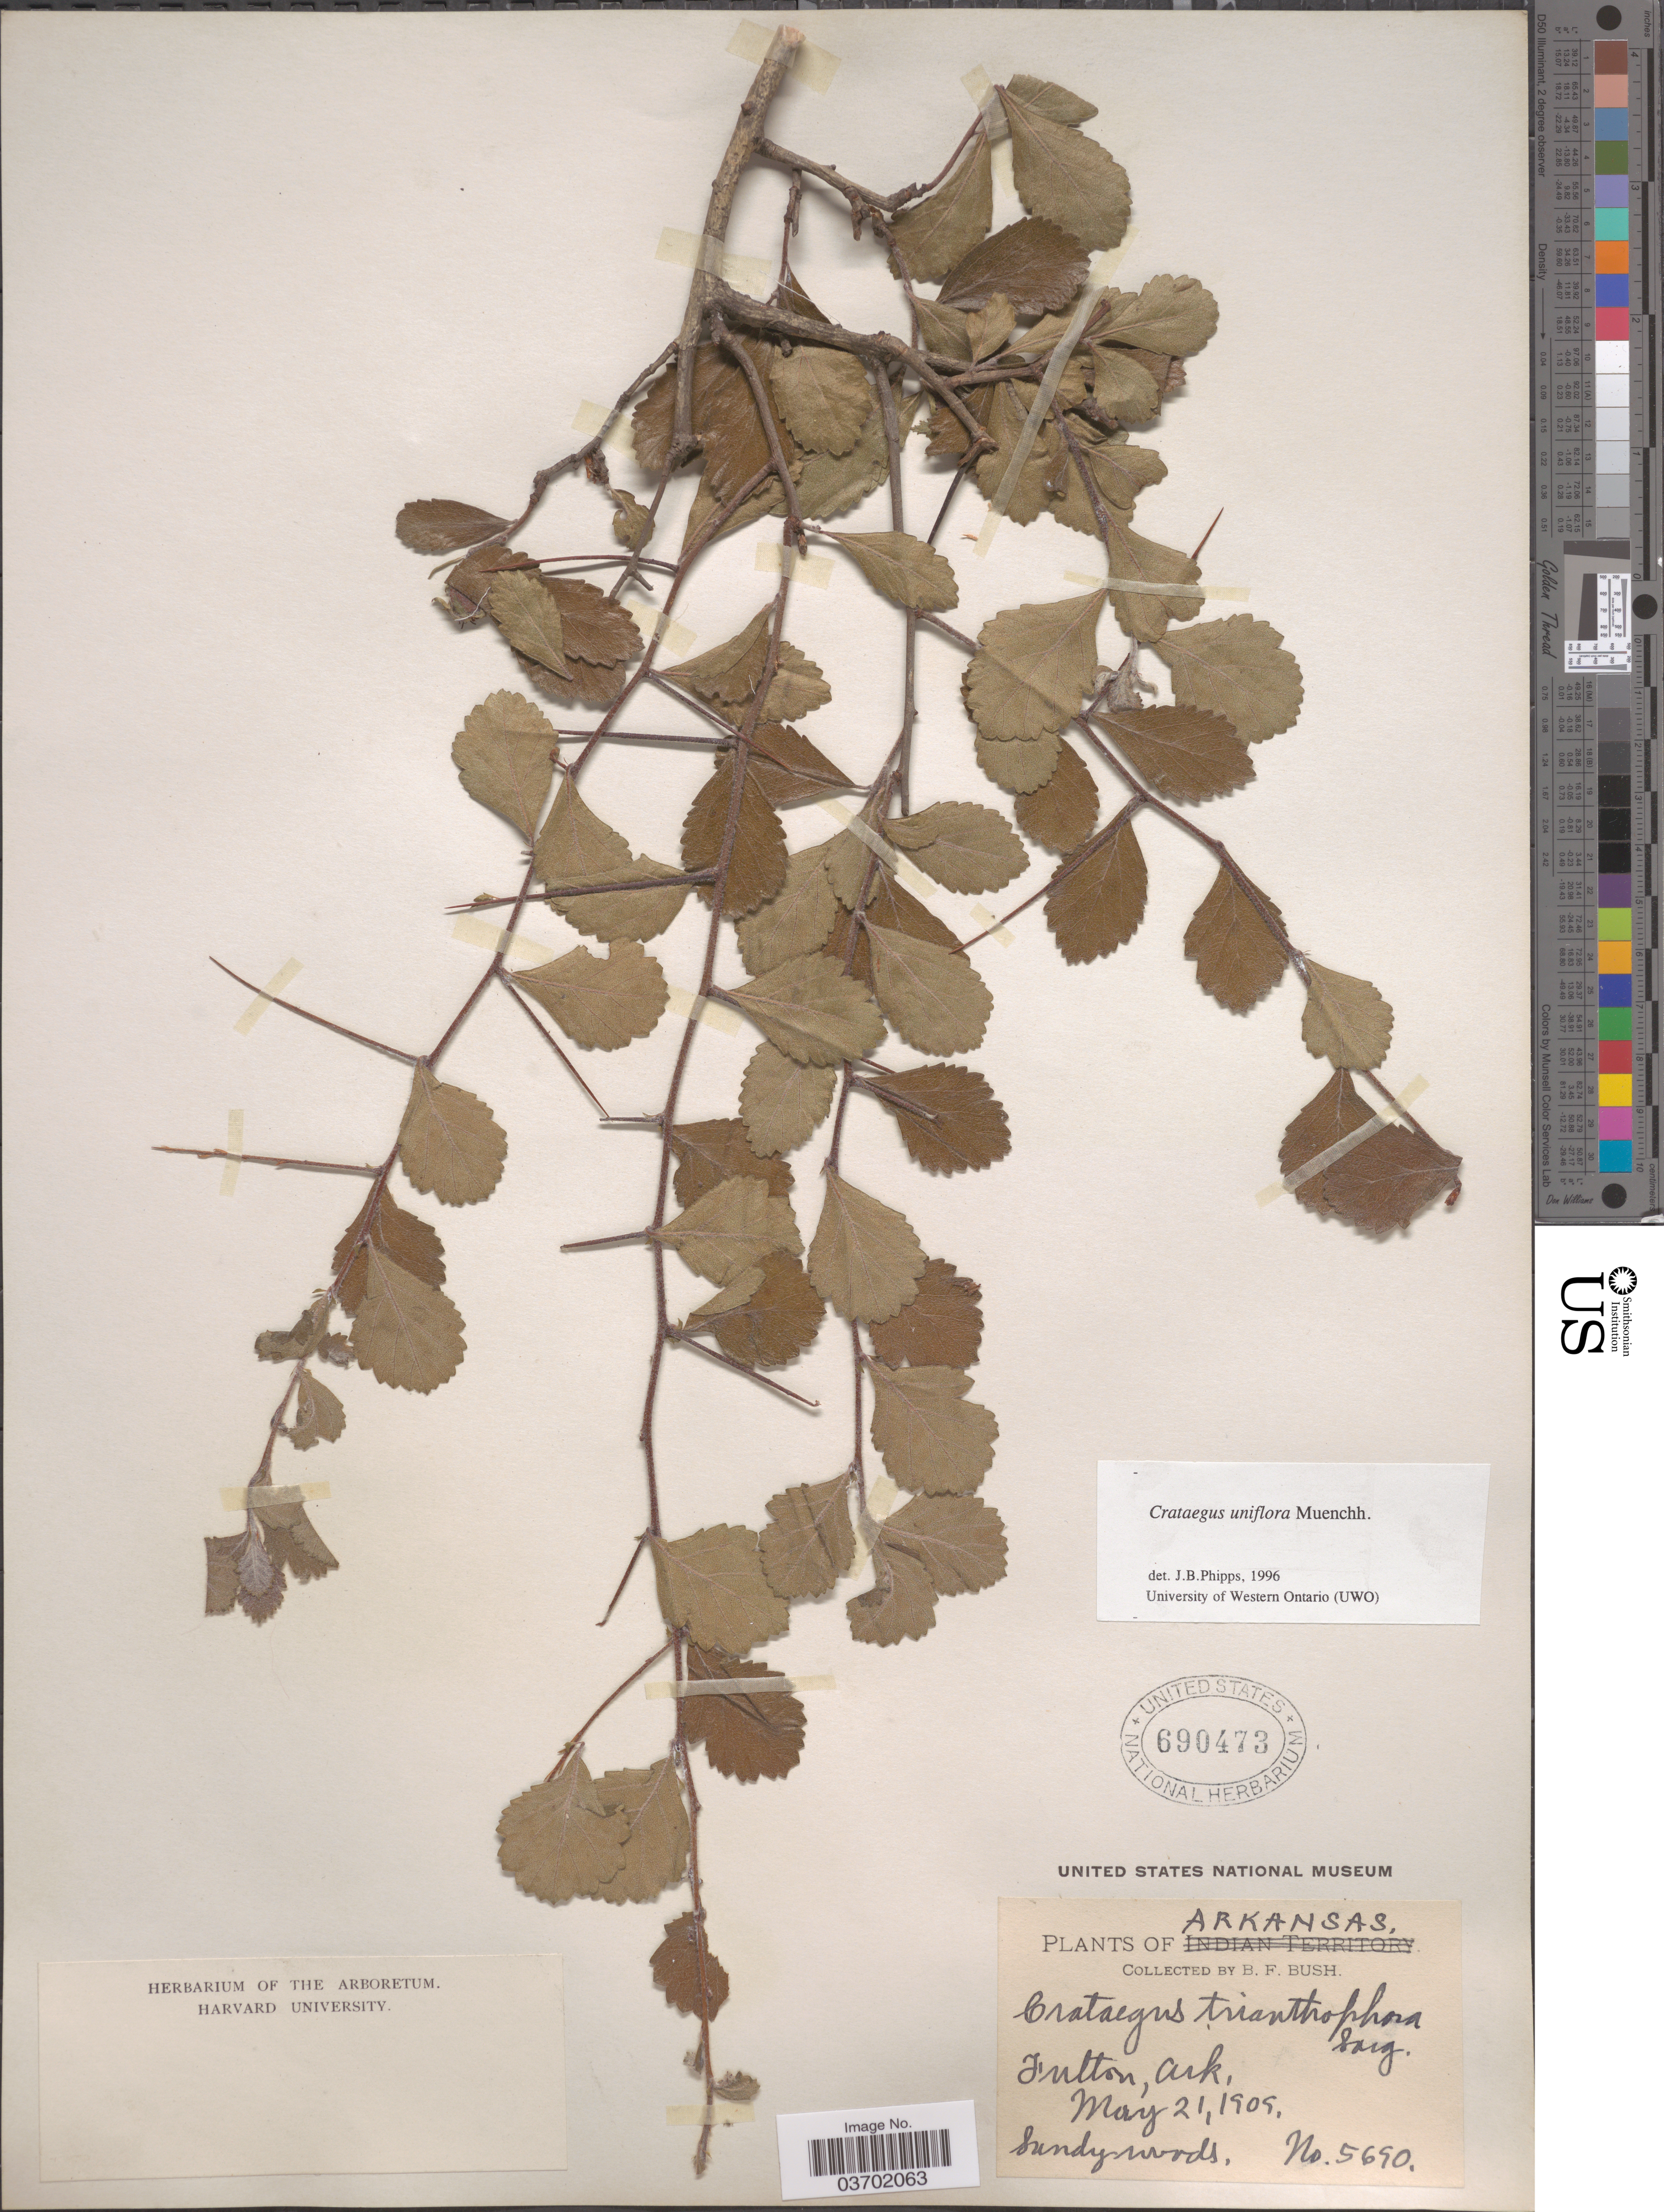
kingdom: Plantae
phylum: Tracheophyta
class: Magnoliopsida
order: Rosales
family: Rosaceae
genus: Crataegus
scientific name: Crataegus uniflora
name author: Münchh.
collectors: B. F. Bush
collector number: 5690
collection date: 1909-05-21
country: United States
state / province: Arkansas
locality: Fulton.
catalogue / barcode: US 690473